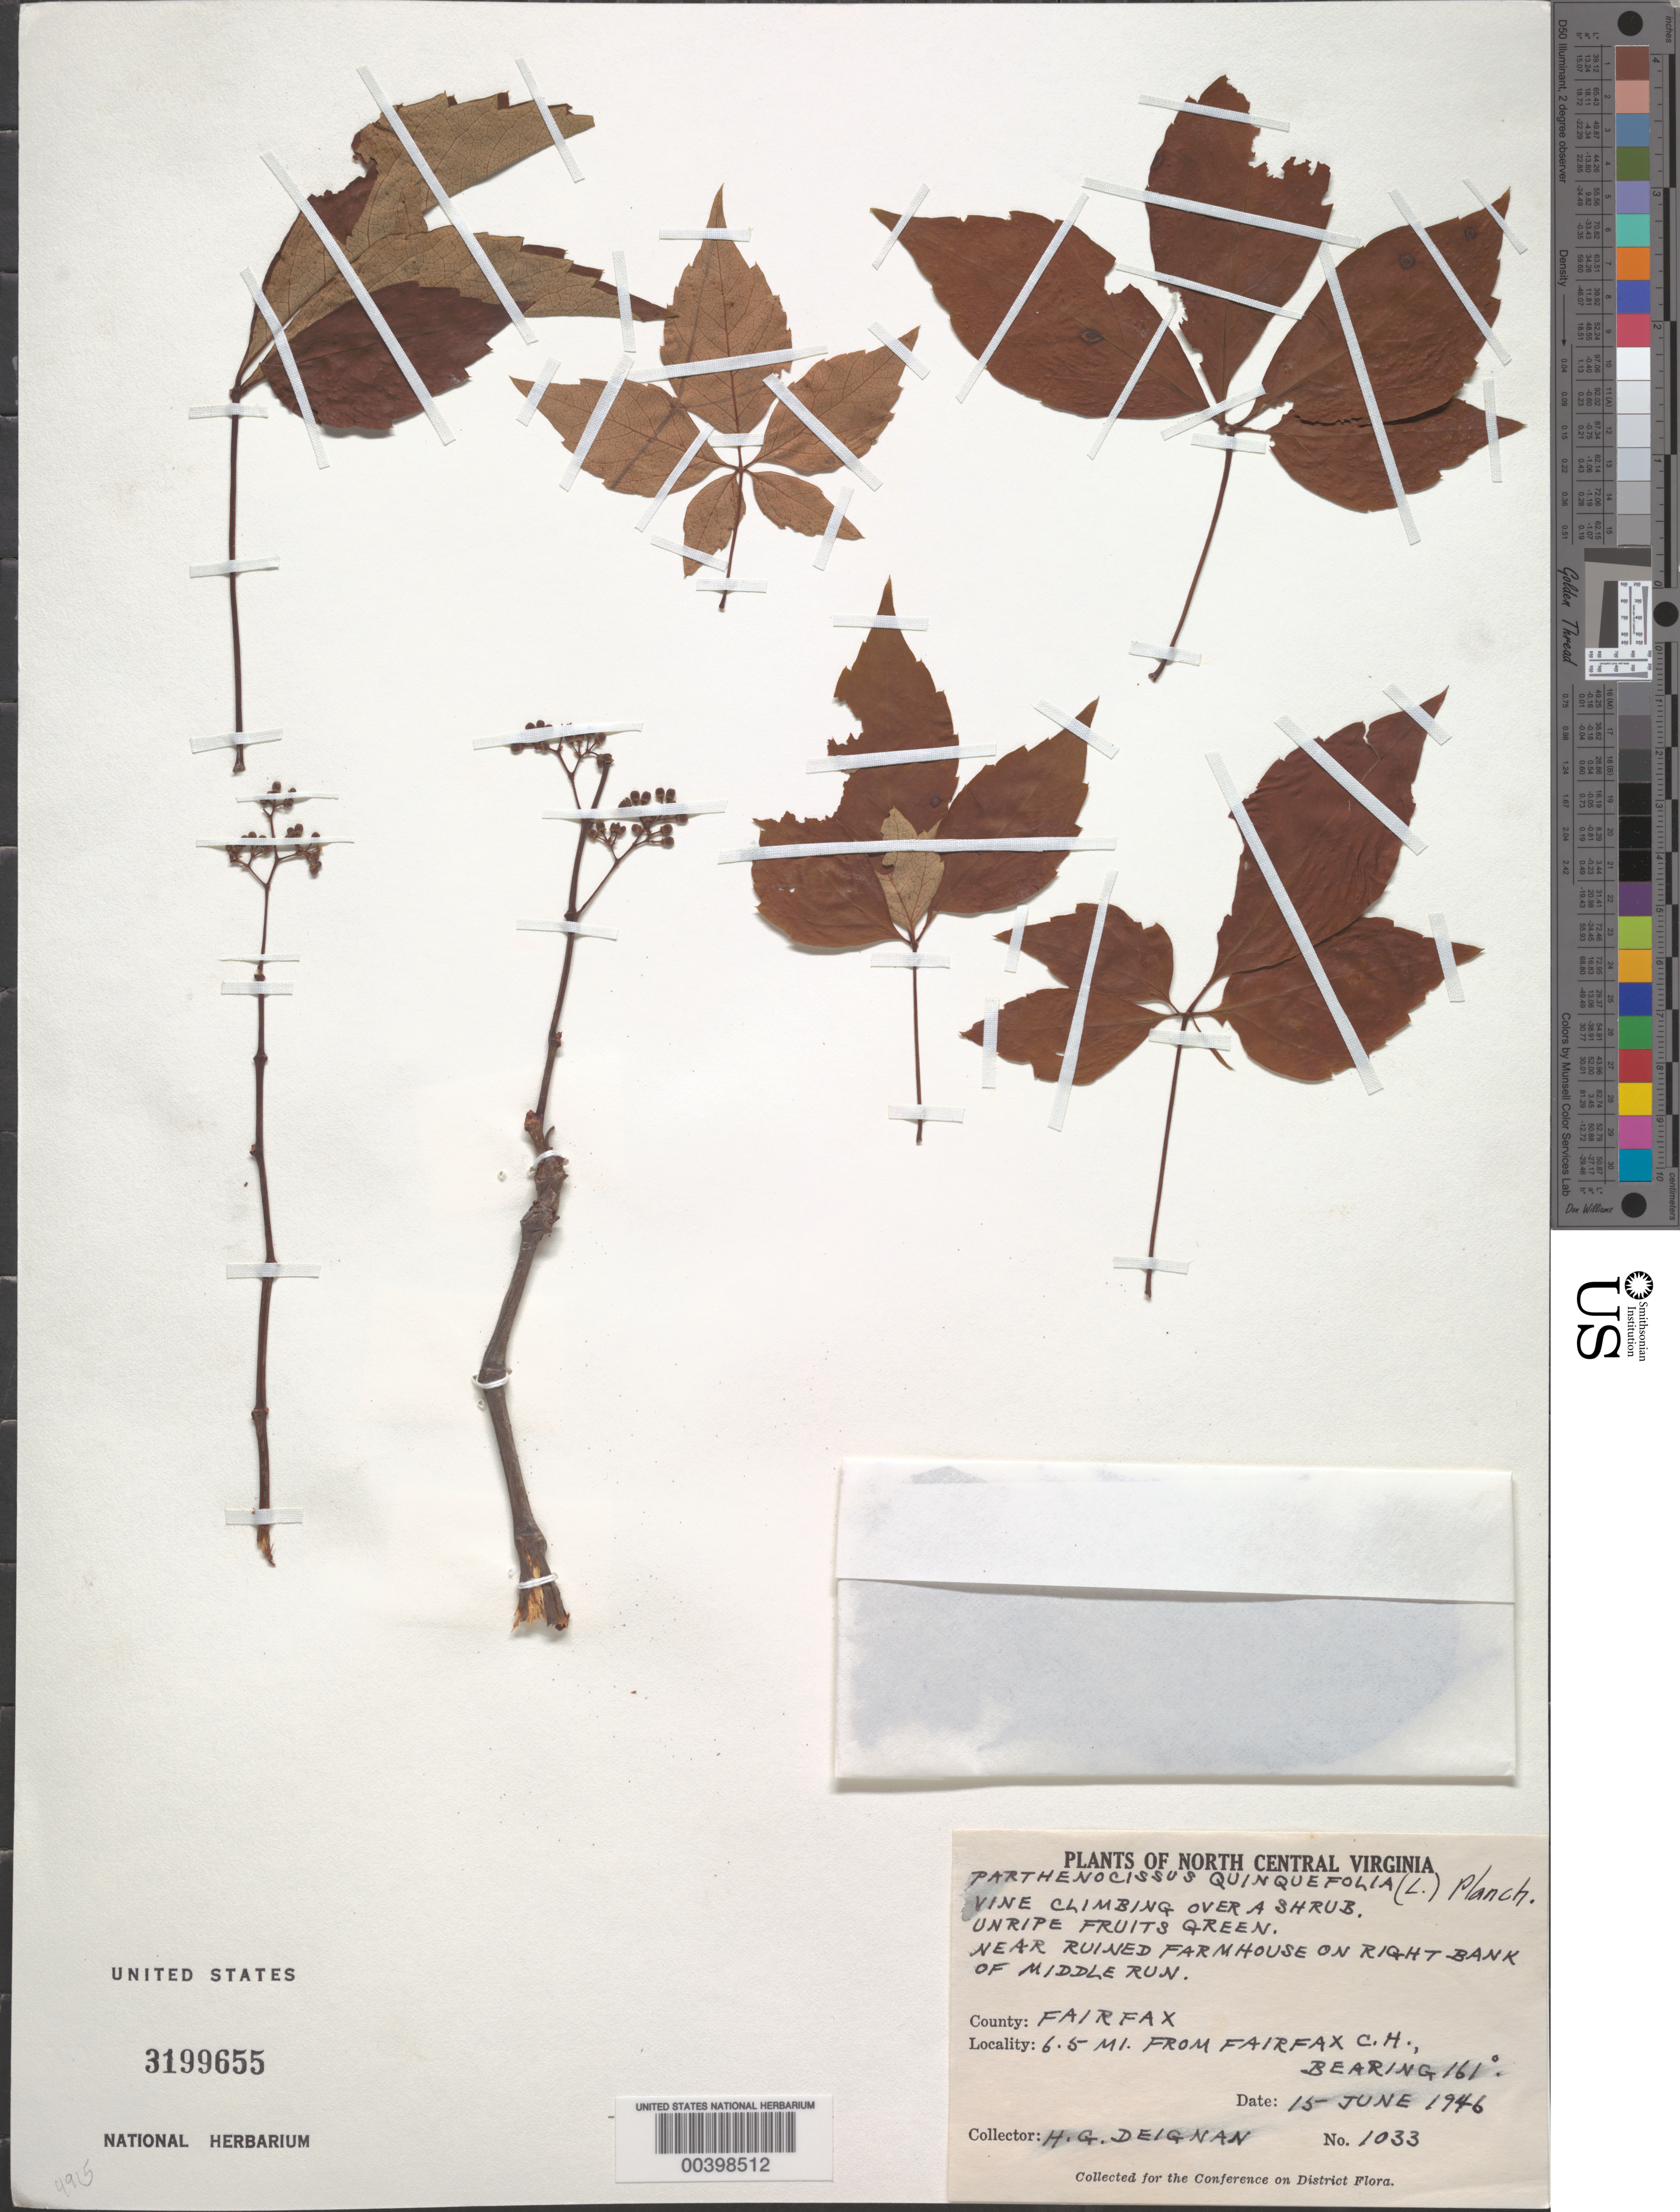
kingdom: Plantae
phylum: Tracheophyta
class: Magnoliopsida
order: Vitales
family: Vitaceae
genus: Parthenocissus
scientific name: Parthenocissus quinquefolia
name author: (L.) Planch.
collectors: H. Deignan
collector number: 1033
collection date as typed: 15 Jun 1946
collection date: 1946-06-15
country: United States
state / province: Virginia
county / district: Fairfax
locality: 6.5 mi from Fairfax County Court House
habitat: Beside woodland road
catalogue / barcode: US 3199655